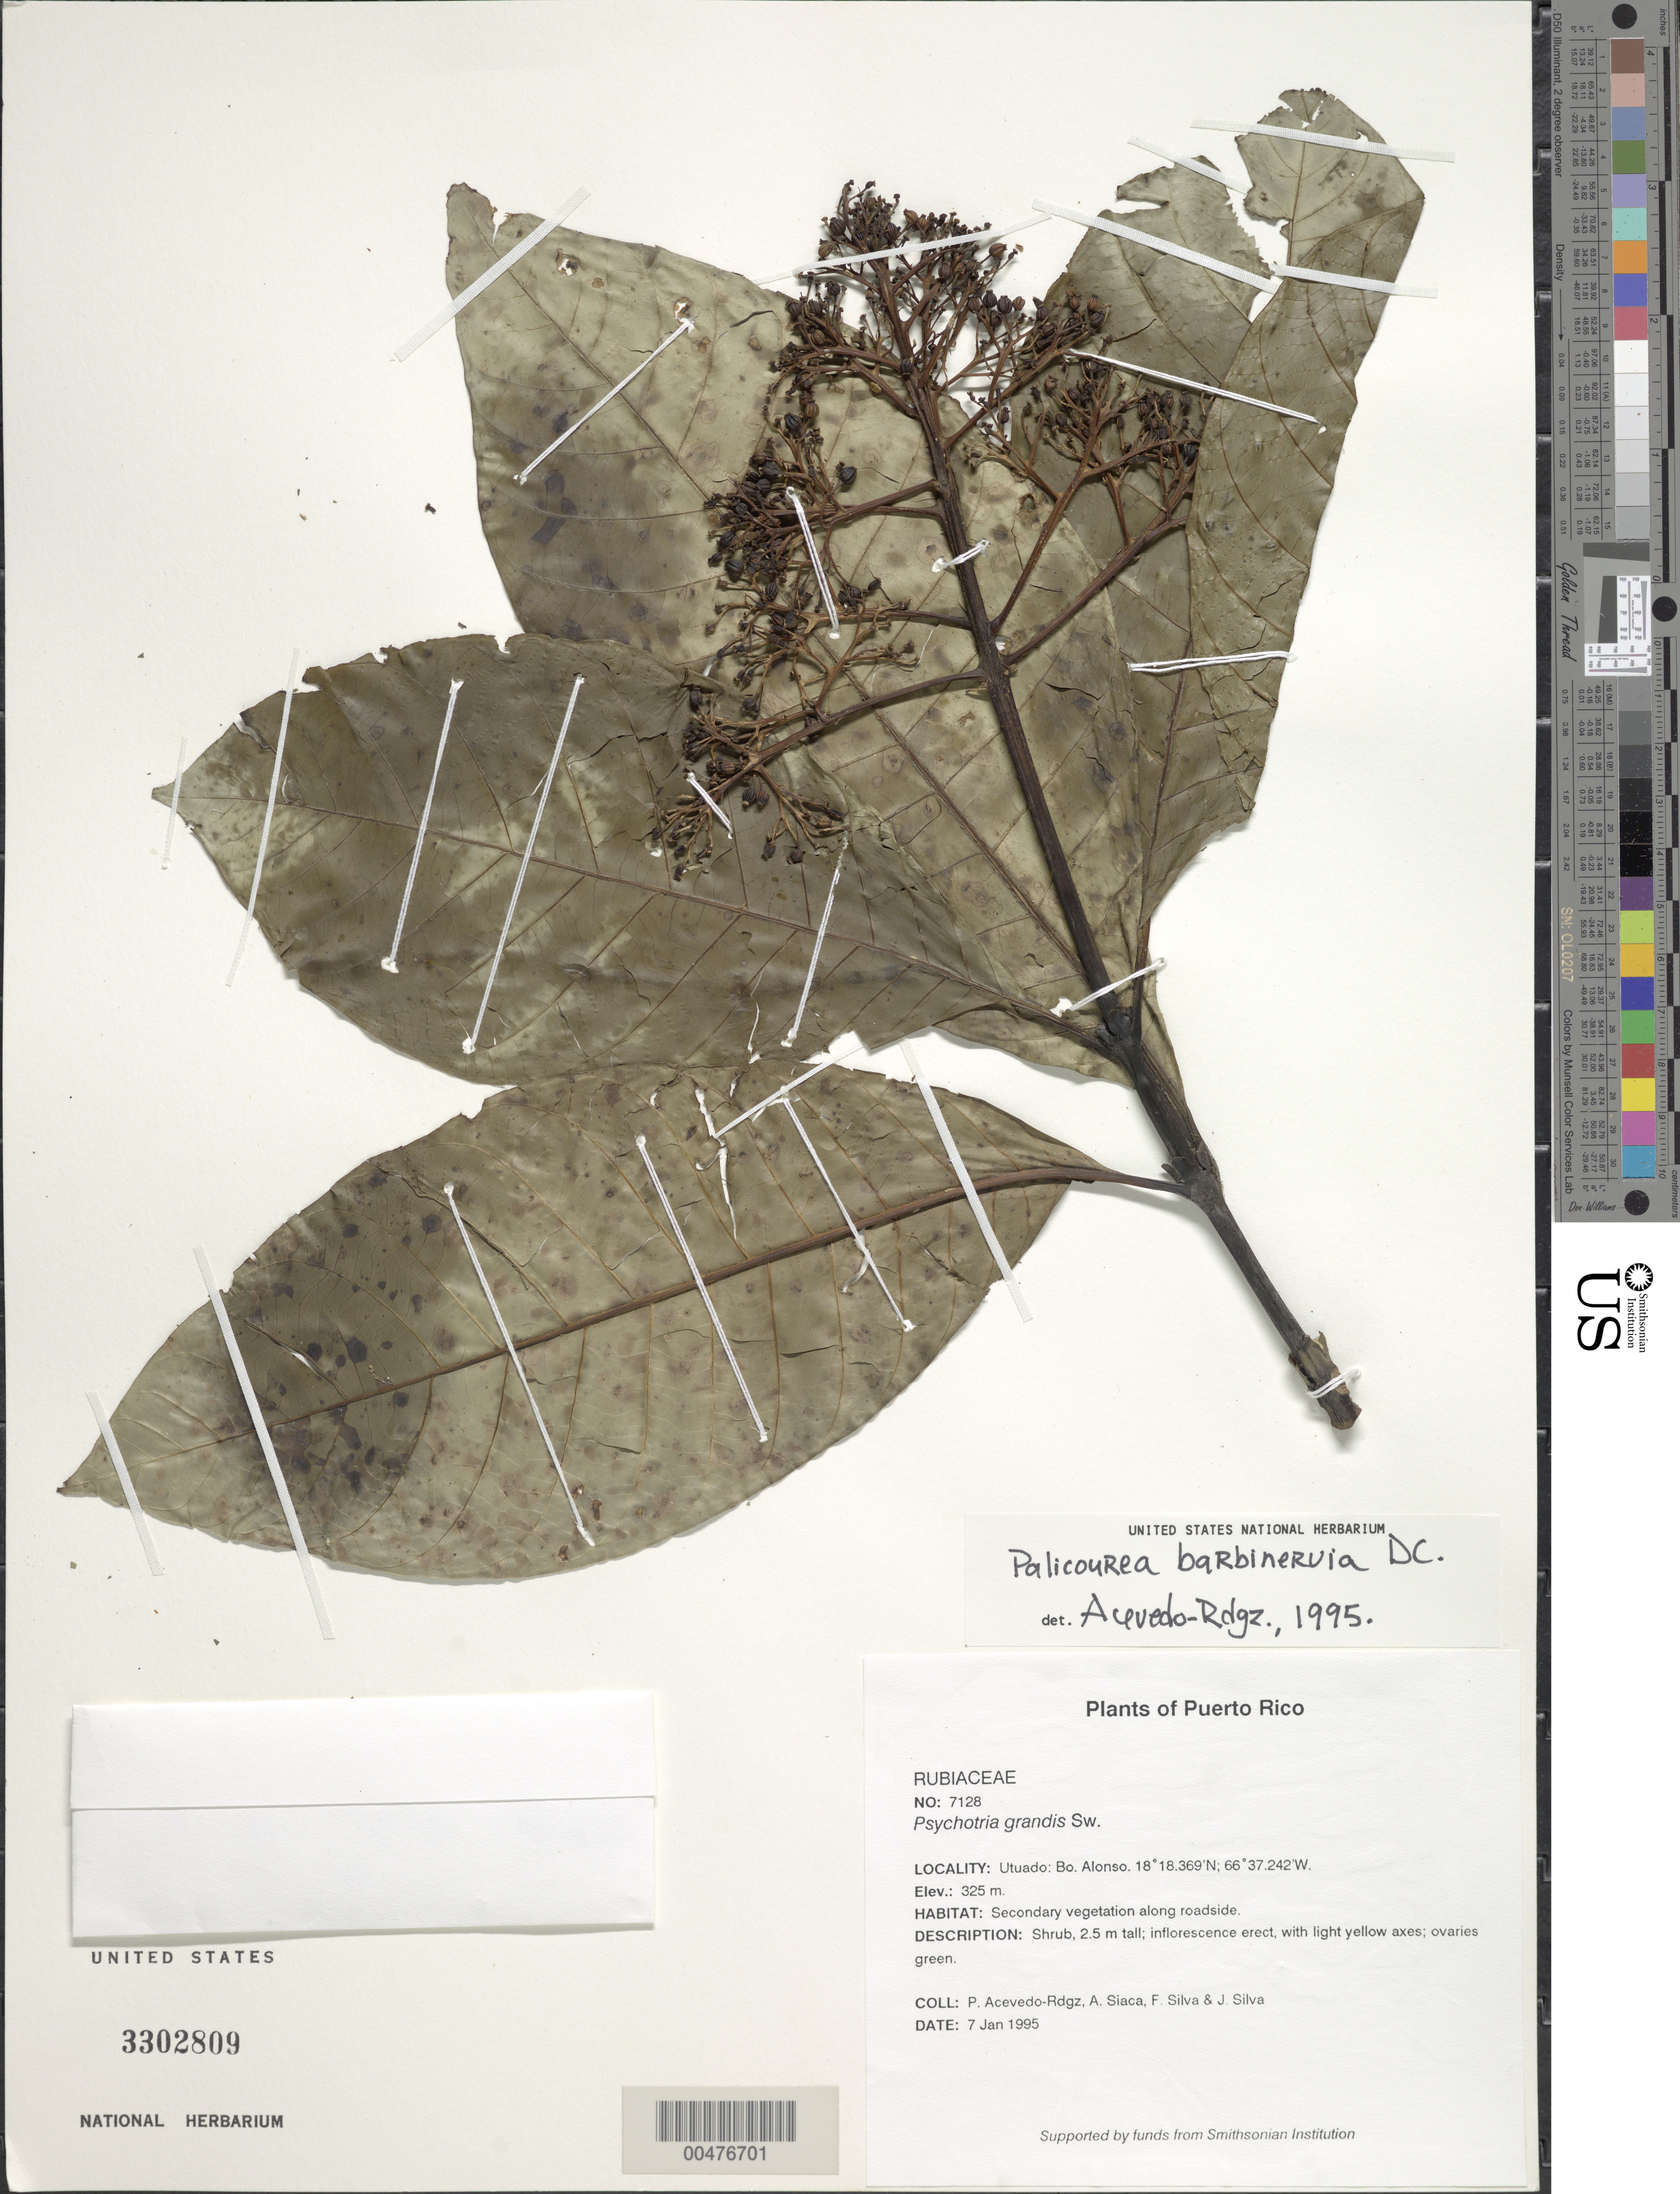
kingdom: Plantae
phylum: Tracheophyta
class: Magnoliopsida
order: Gentianales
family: Rubiaceae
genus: Palicourea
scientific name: Palicourea barbinervia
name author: DC.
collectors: P. Acevedo-Rodr., A. Siaca, F. Silva & J. Silva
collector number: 7128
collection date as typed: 07 Jan 1995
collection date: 1995-01-07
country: Puerto Rico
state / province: Utuado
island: Puerto Rico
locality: Utuado; Bo. Don Alonso.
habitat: Secondary vegetation along roadside.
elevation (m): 325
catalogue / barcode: US 3302809